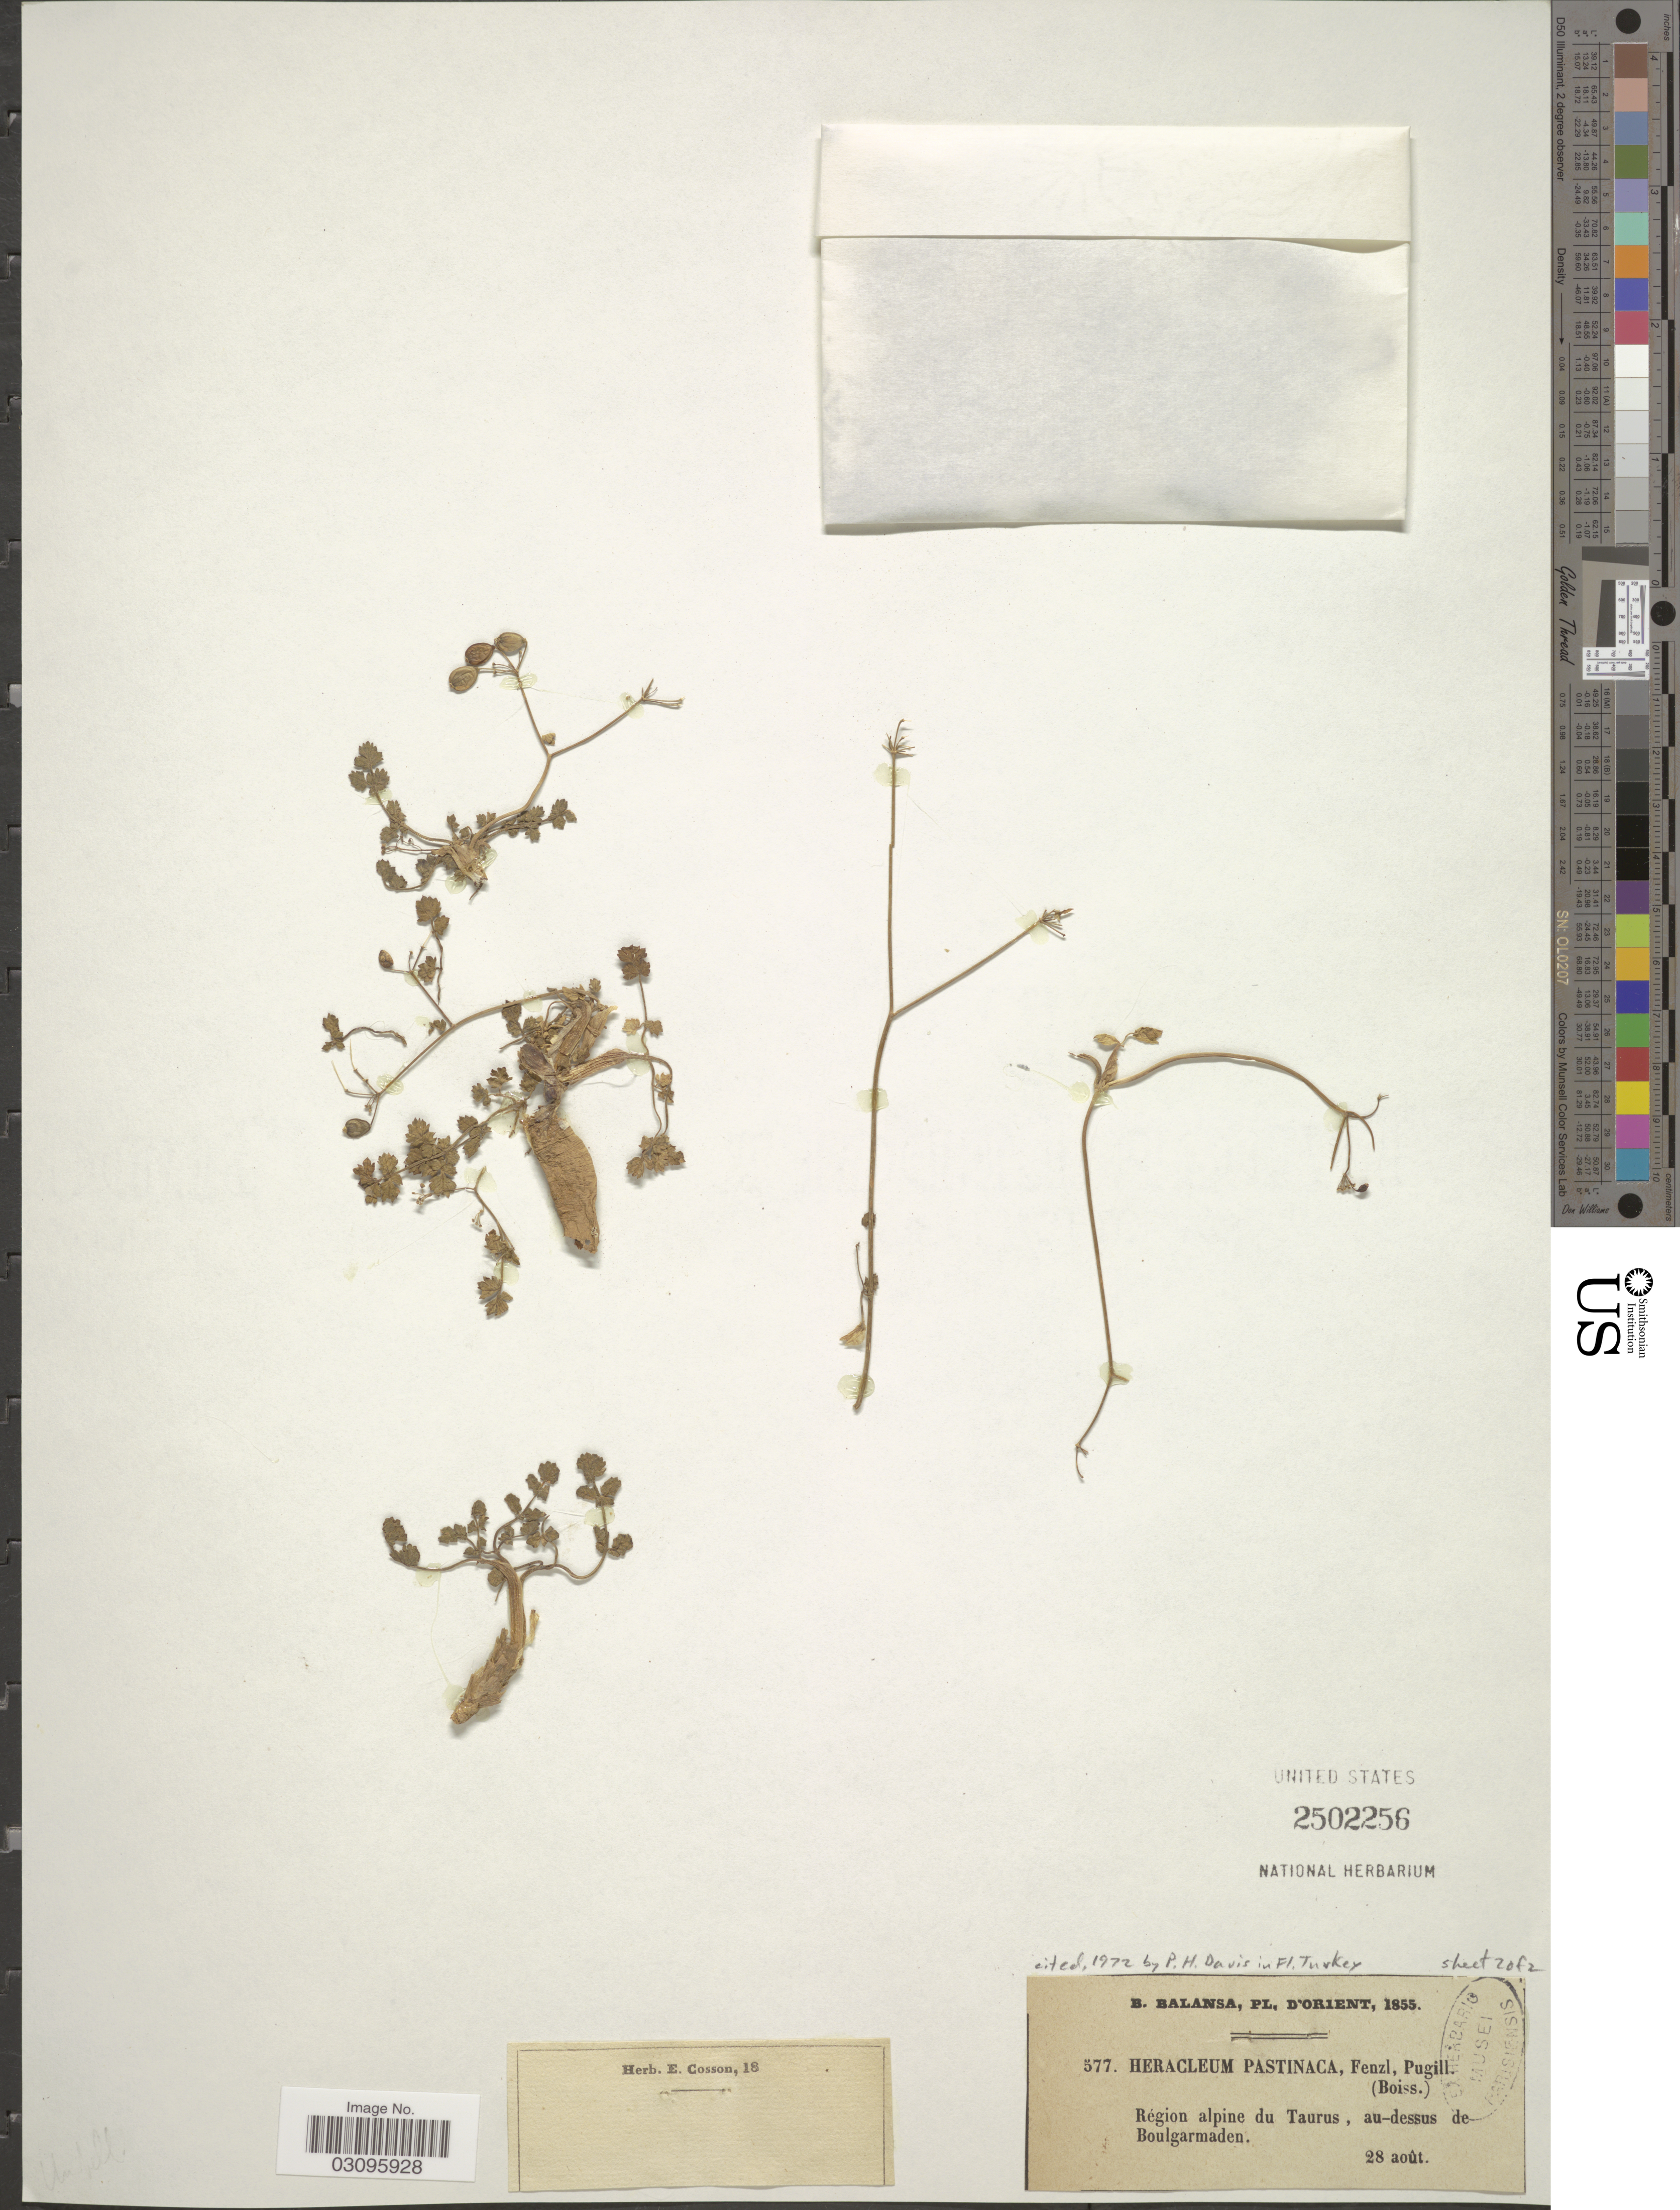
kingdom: Plantae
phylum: Tracheophyta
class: Magnoliopsida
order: Apiales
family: Apiaceae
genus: Heracleum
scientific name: Heracleum pastinaca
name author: Fenzl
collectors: B. Balansa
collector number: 577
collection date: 1855-08-28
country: Turkey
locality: Orient. Région alpine du Taurus, au-dessus de Boulgarmaden.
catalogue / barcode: US 2502256